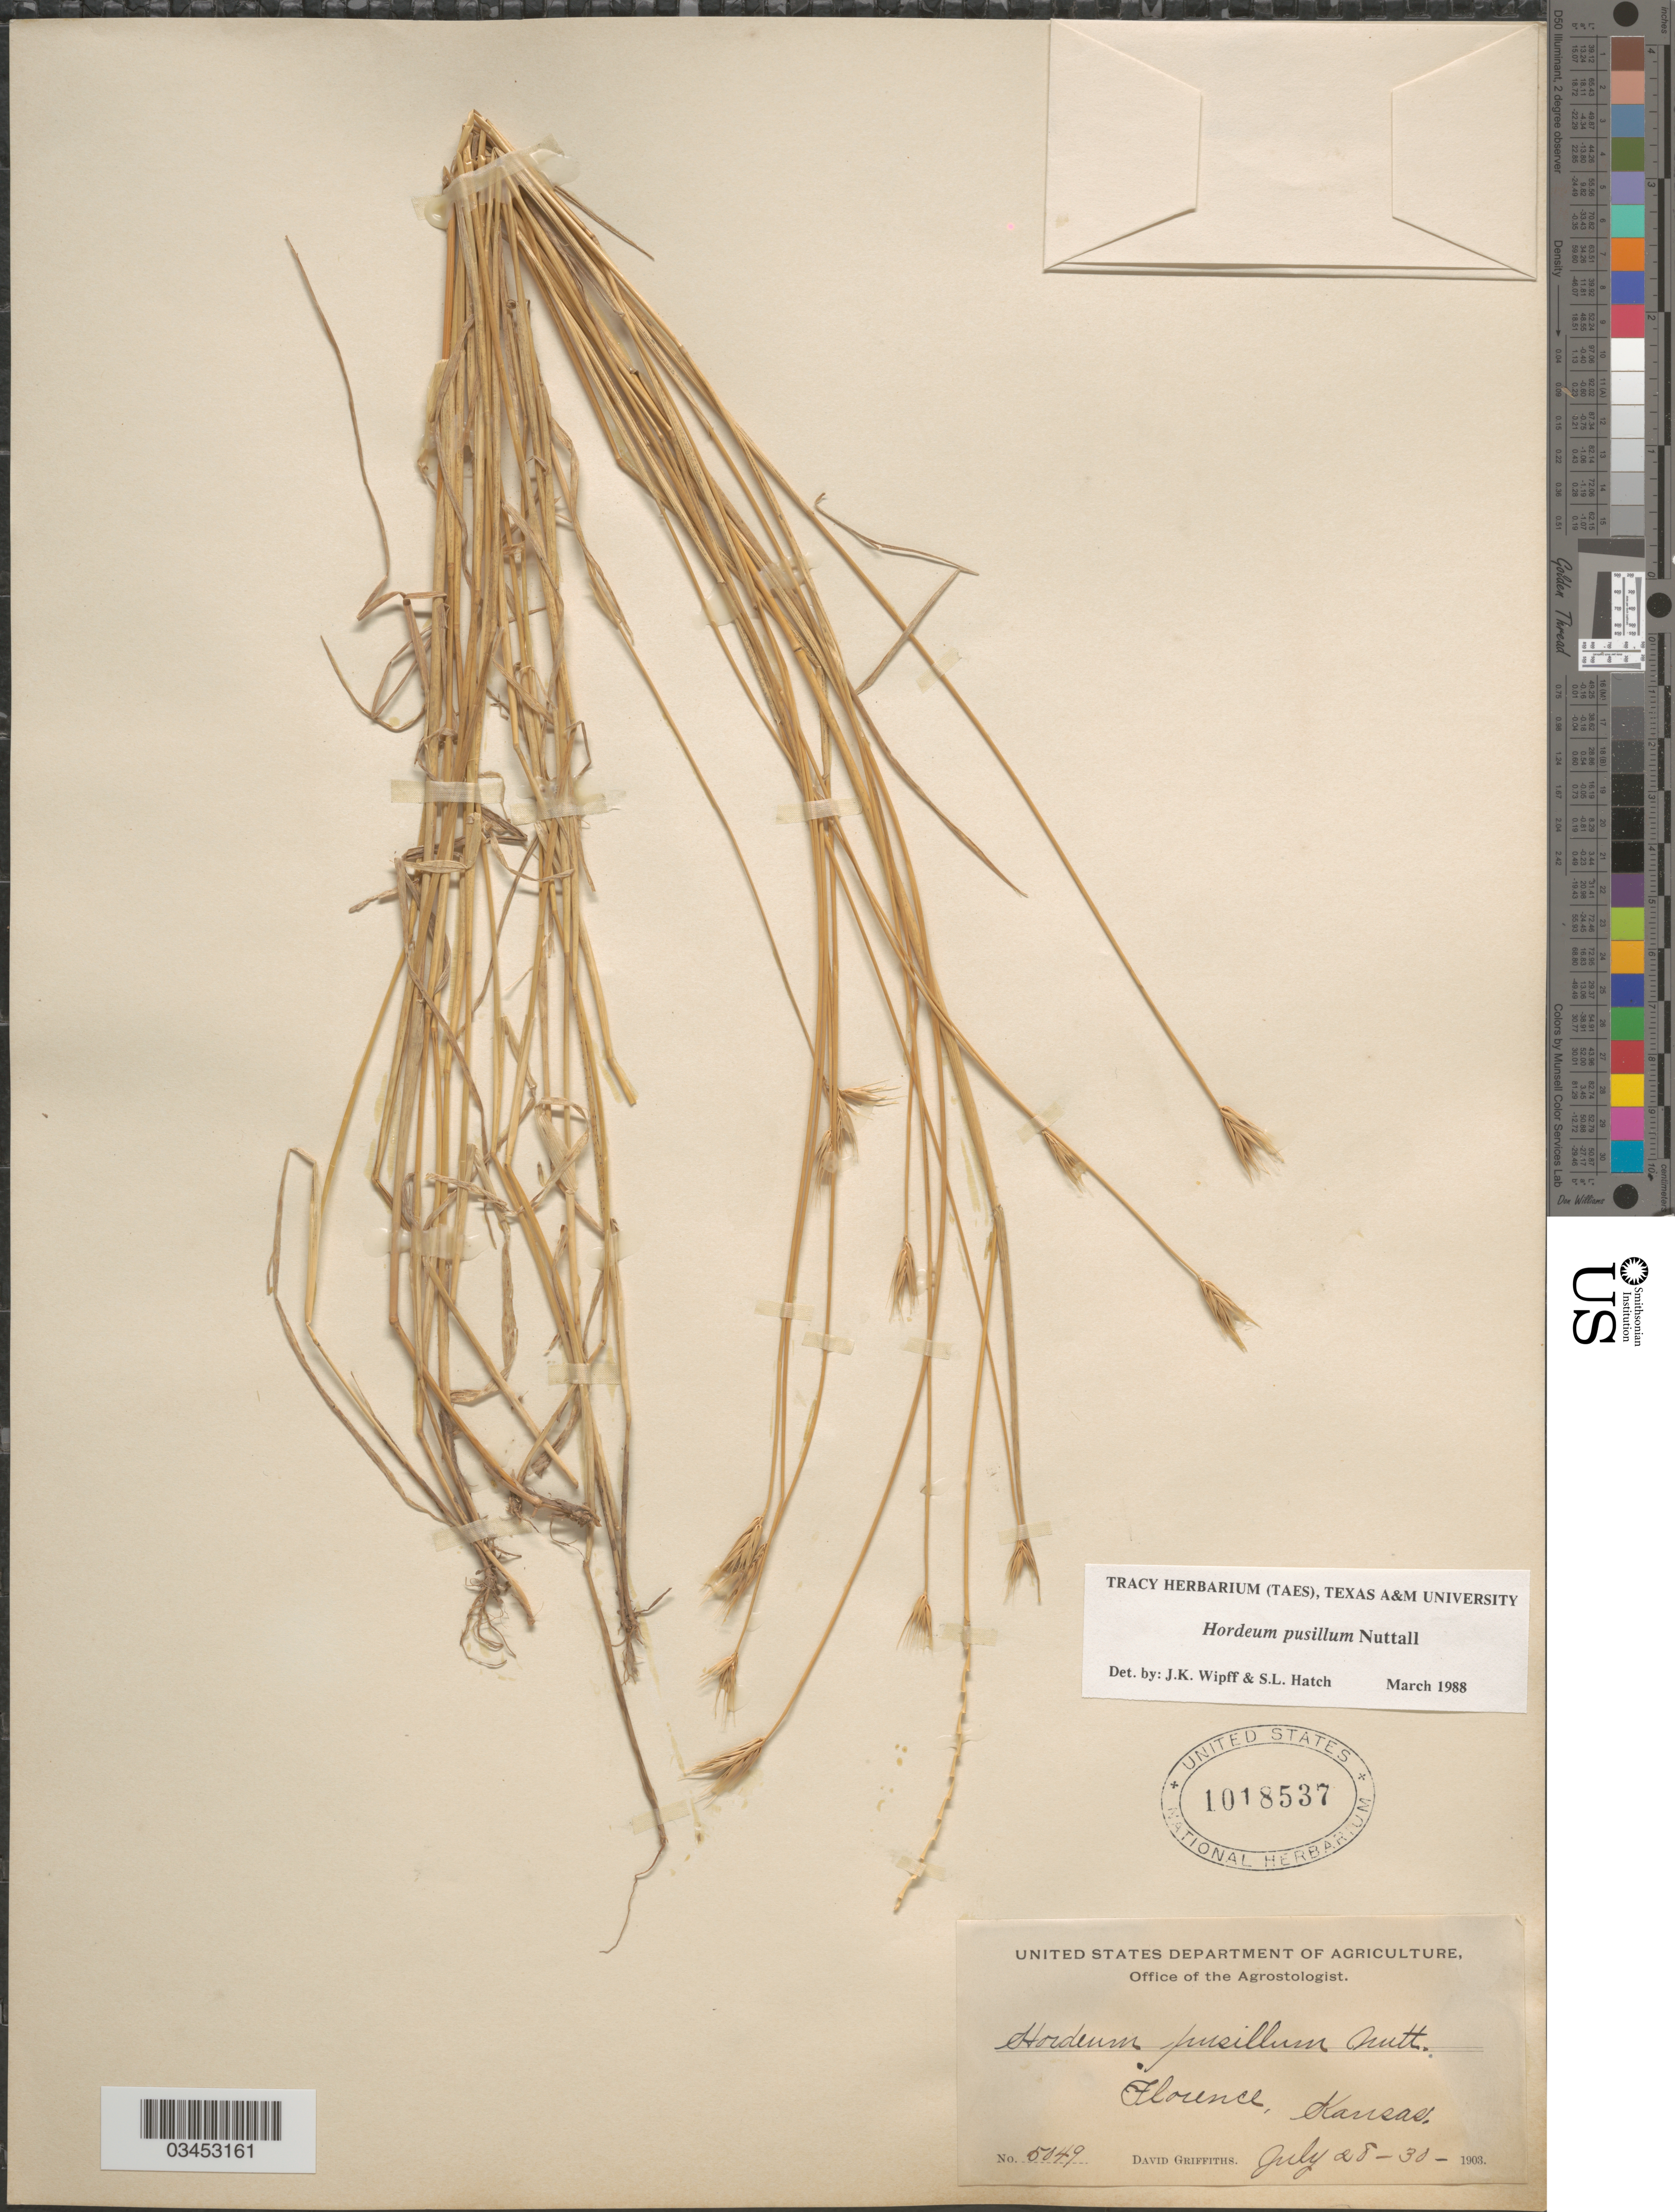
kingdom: Plantae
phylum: Tracheophyta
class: Liliopsida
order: Poales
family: Poaceae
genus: Hordeum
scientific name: Hordeum pusillum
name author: Nutt.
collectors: D. Griffiths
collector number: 5049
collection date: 1903-07-28/1903-07-30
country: United States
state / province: Kansas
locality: Florence.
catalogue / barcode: US 1018537